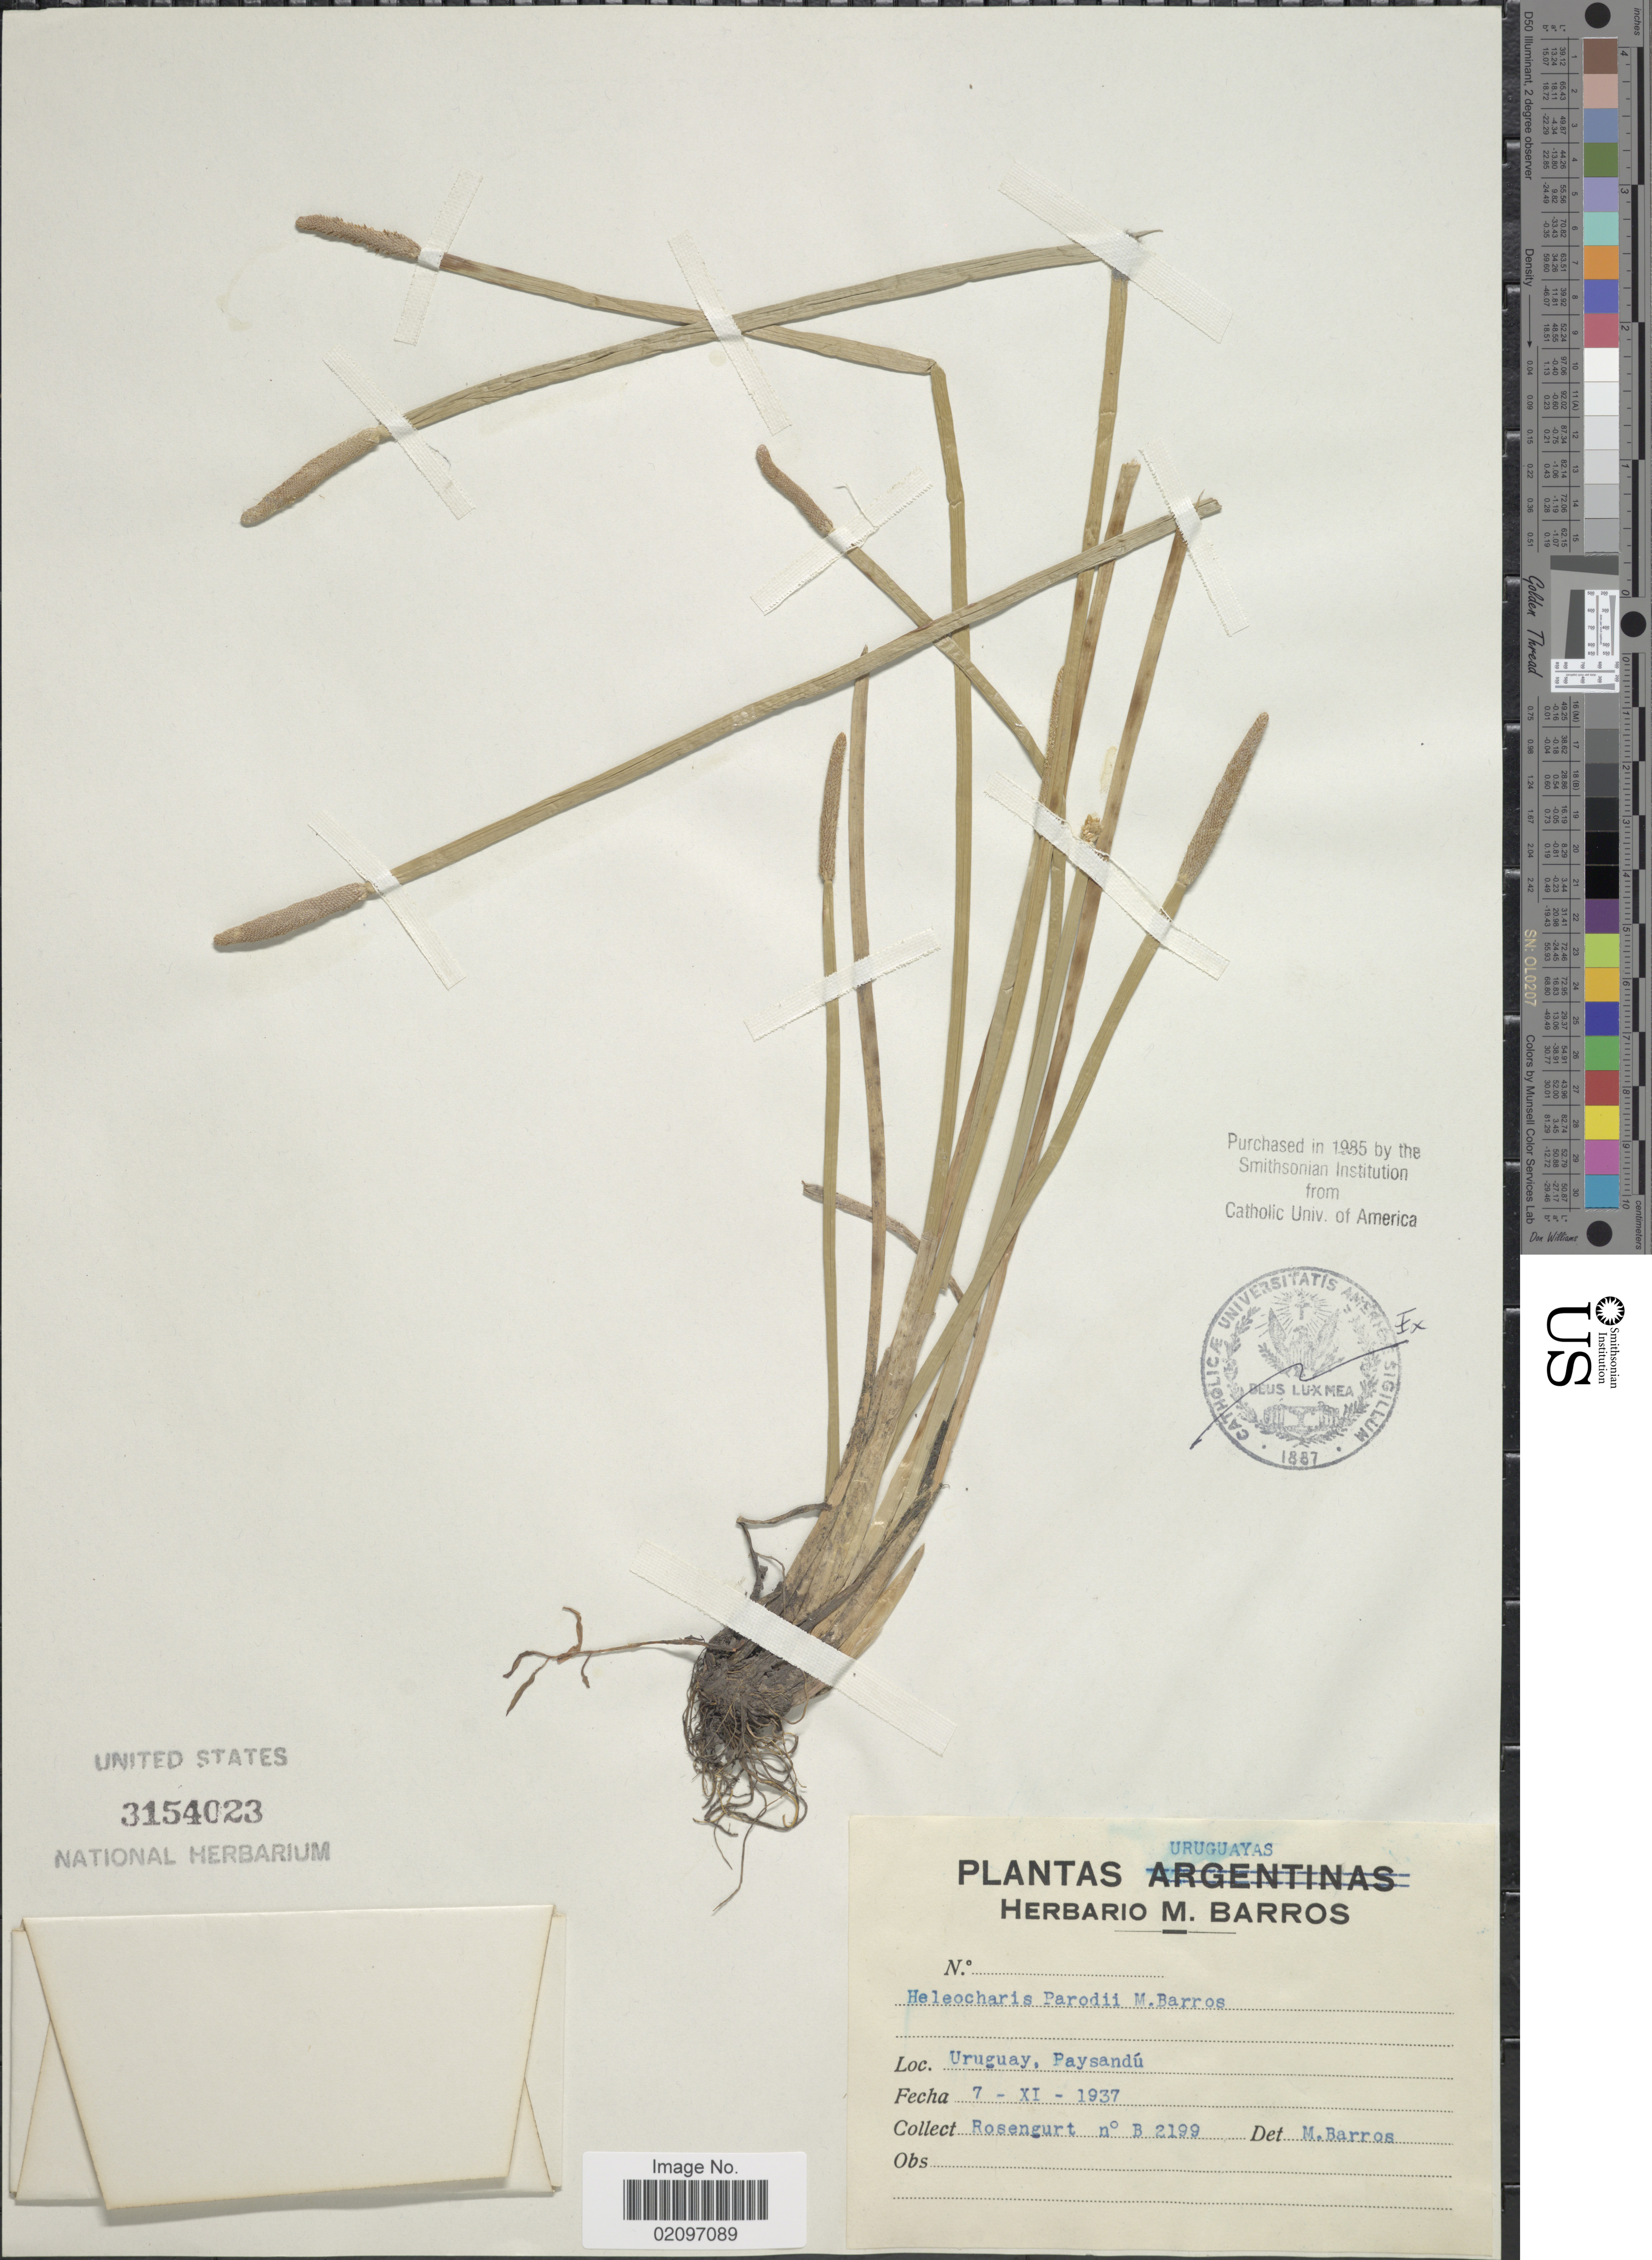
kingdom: Plantae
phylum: Tracheophyta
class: Liliopsida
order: Poales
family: Cyperaceae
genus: Eleocharis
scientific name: Eleocharis parodii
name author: Barros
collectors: Rosengurtt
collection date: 1937-11-07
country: Uruguay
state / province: Paysandu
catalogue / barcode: US 3154023